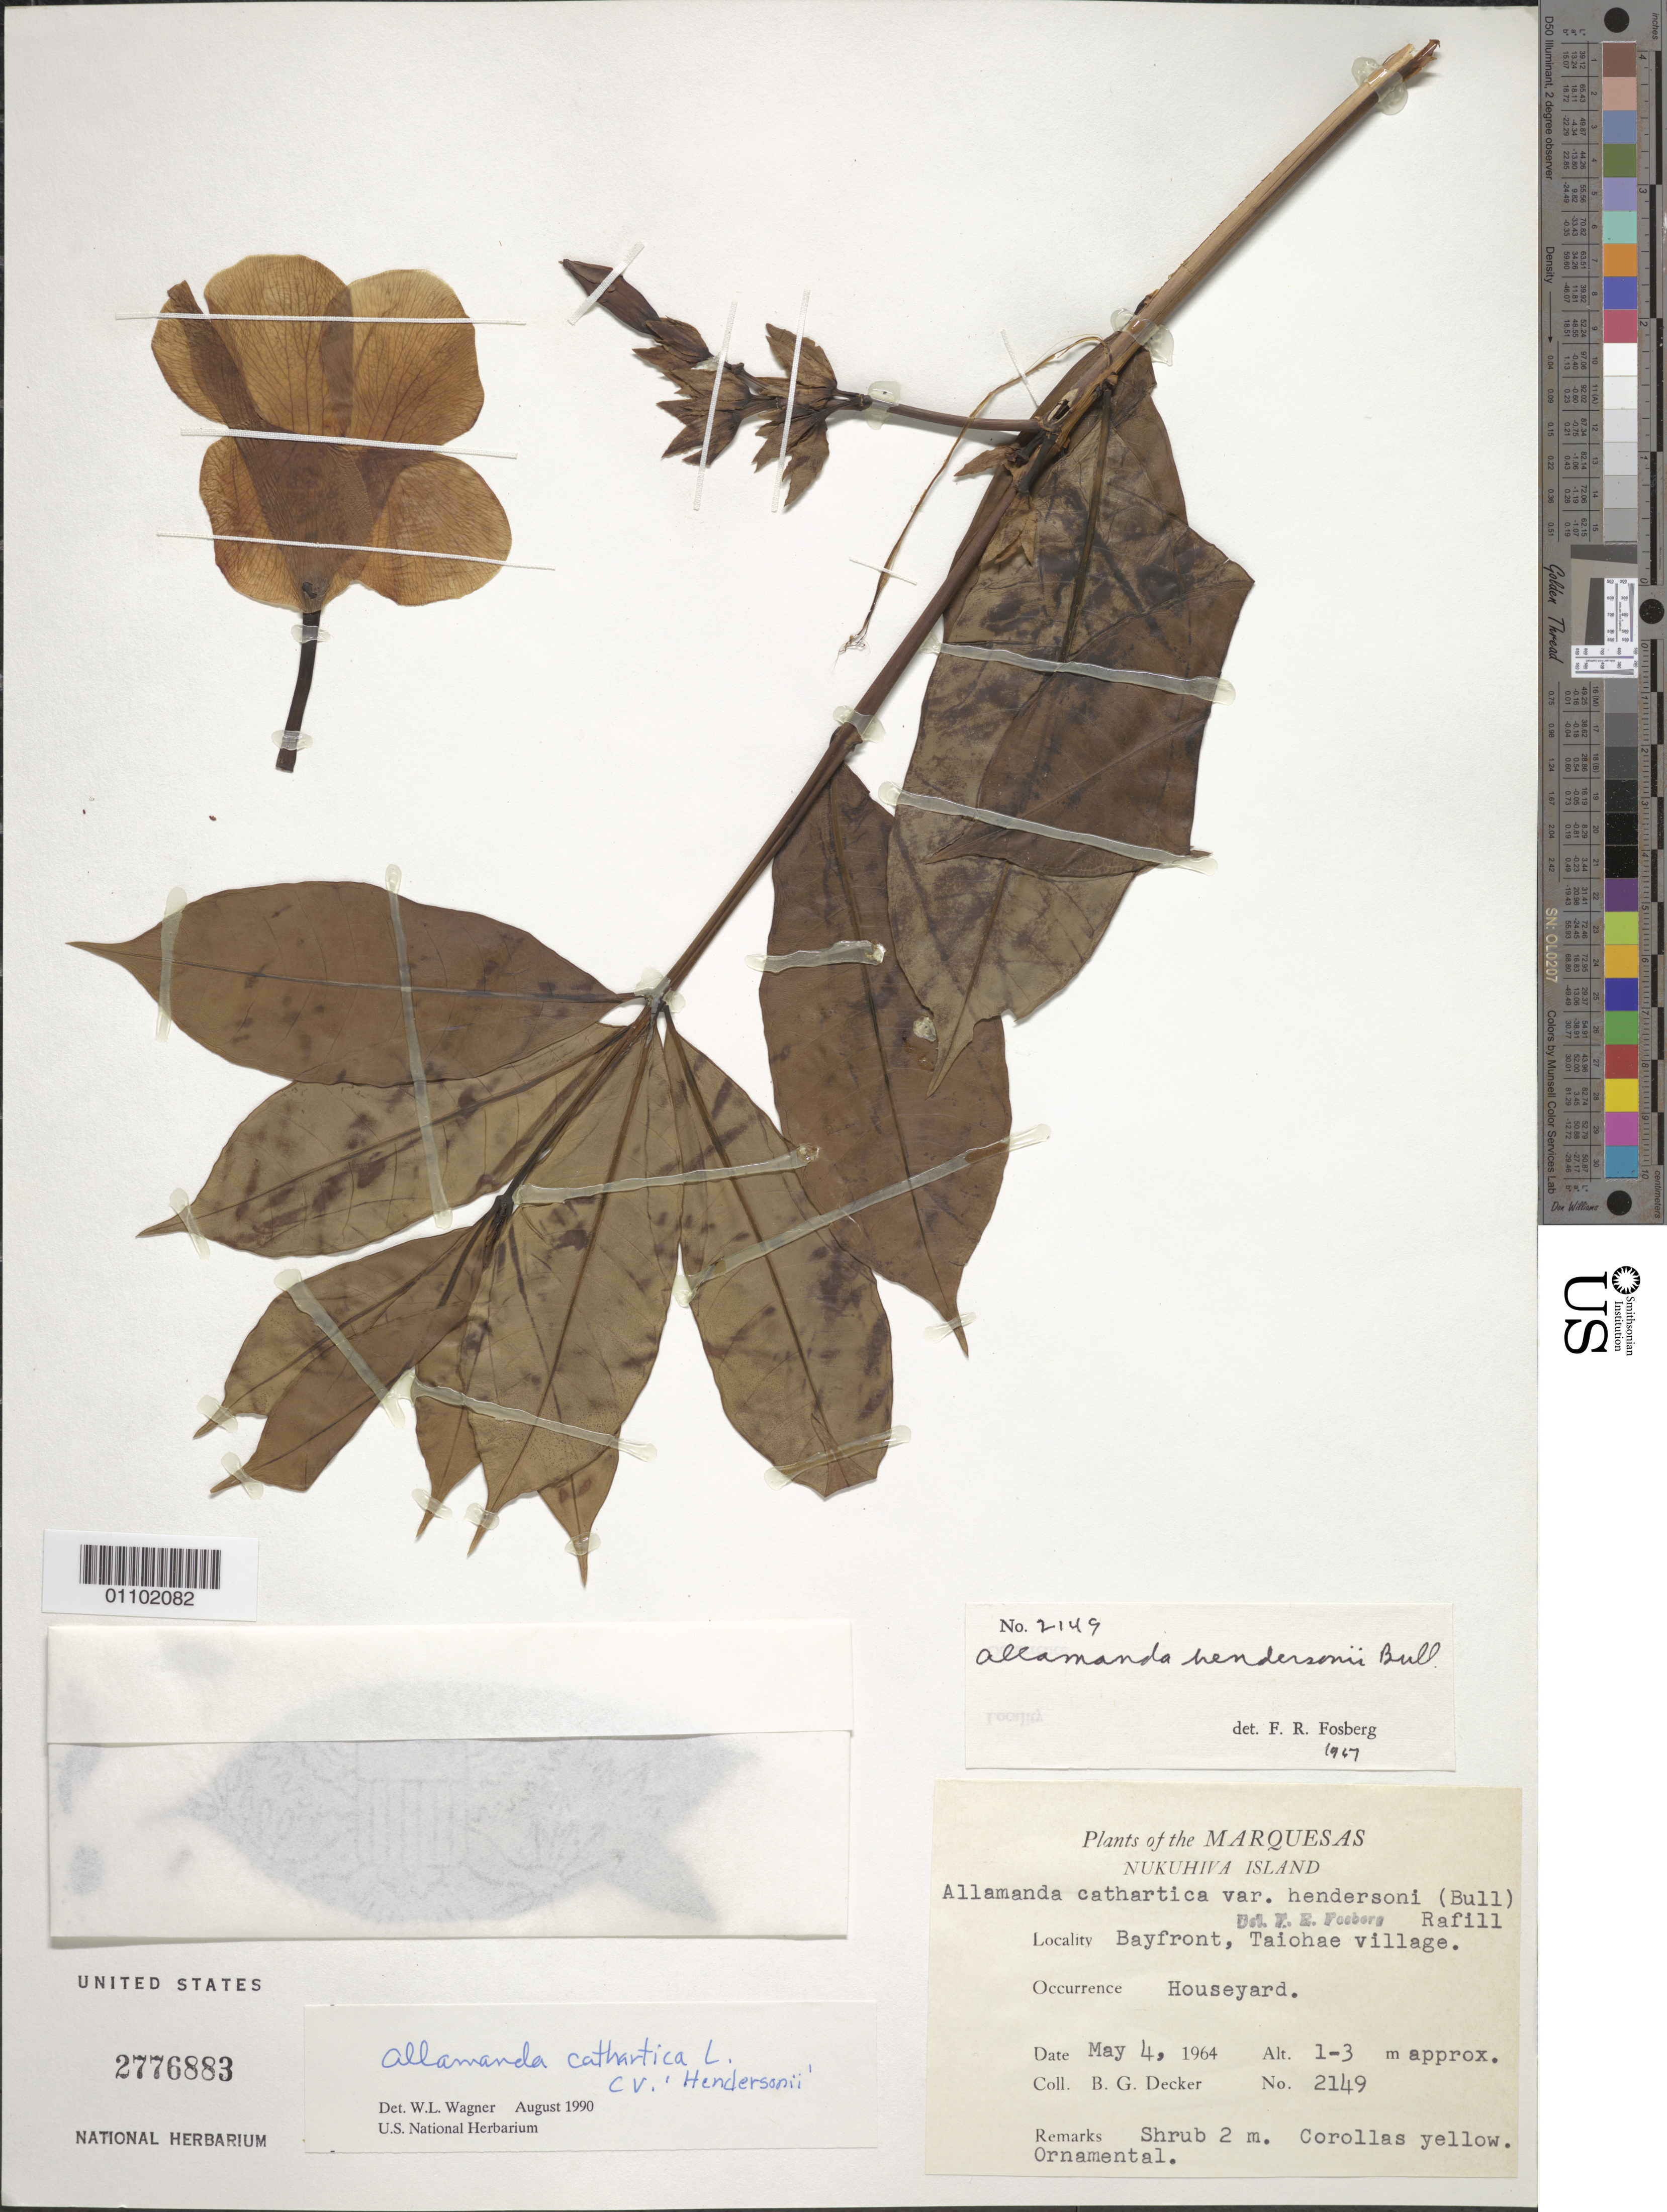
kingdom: Plantae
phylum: Tracheophyta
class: Magnoliopsida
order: Gentianales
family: Apocynaceae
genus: Allamanda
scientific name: Allamanda cathartica 'Hendersonii'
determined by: Wagner, W. L., (BOT), Smithsonian Institution - National Museum of Natural History (UNITED STATES)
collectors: B. G. Decker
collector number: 2149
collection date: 1964-05-04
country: French Polynesia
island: Nuku Hiva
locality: Taiohae village, bayfront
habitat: Houseyard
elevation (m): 1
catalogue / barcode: US 2776883